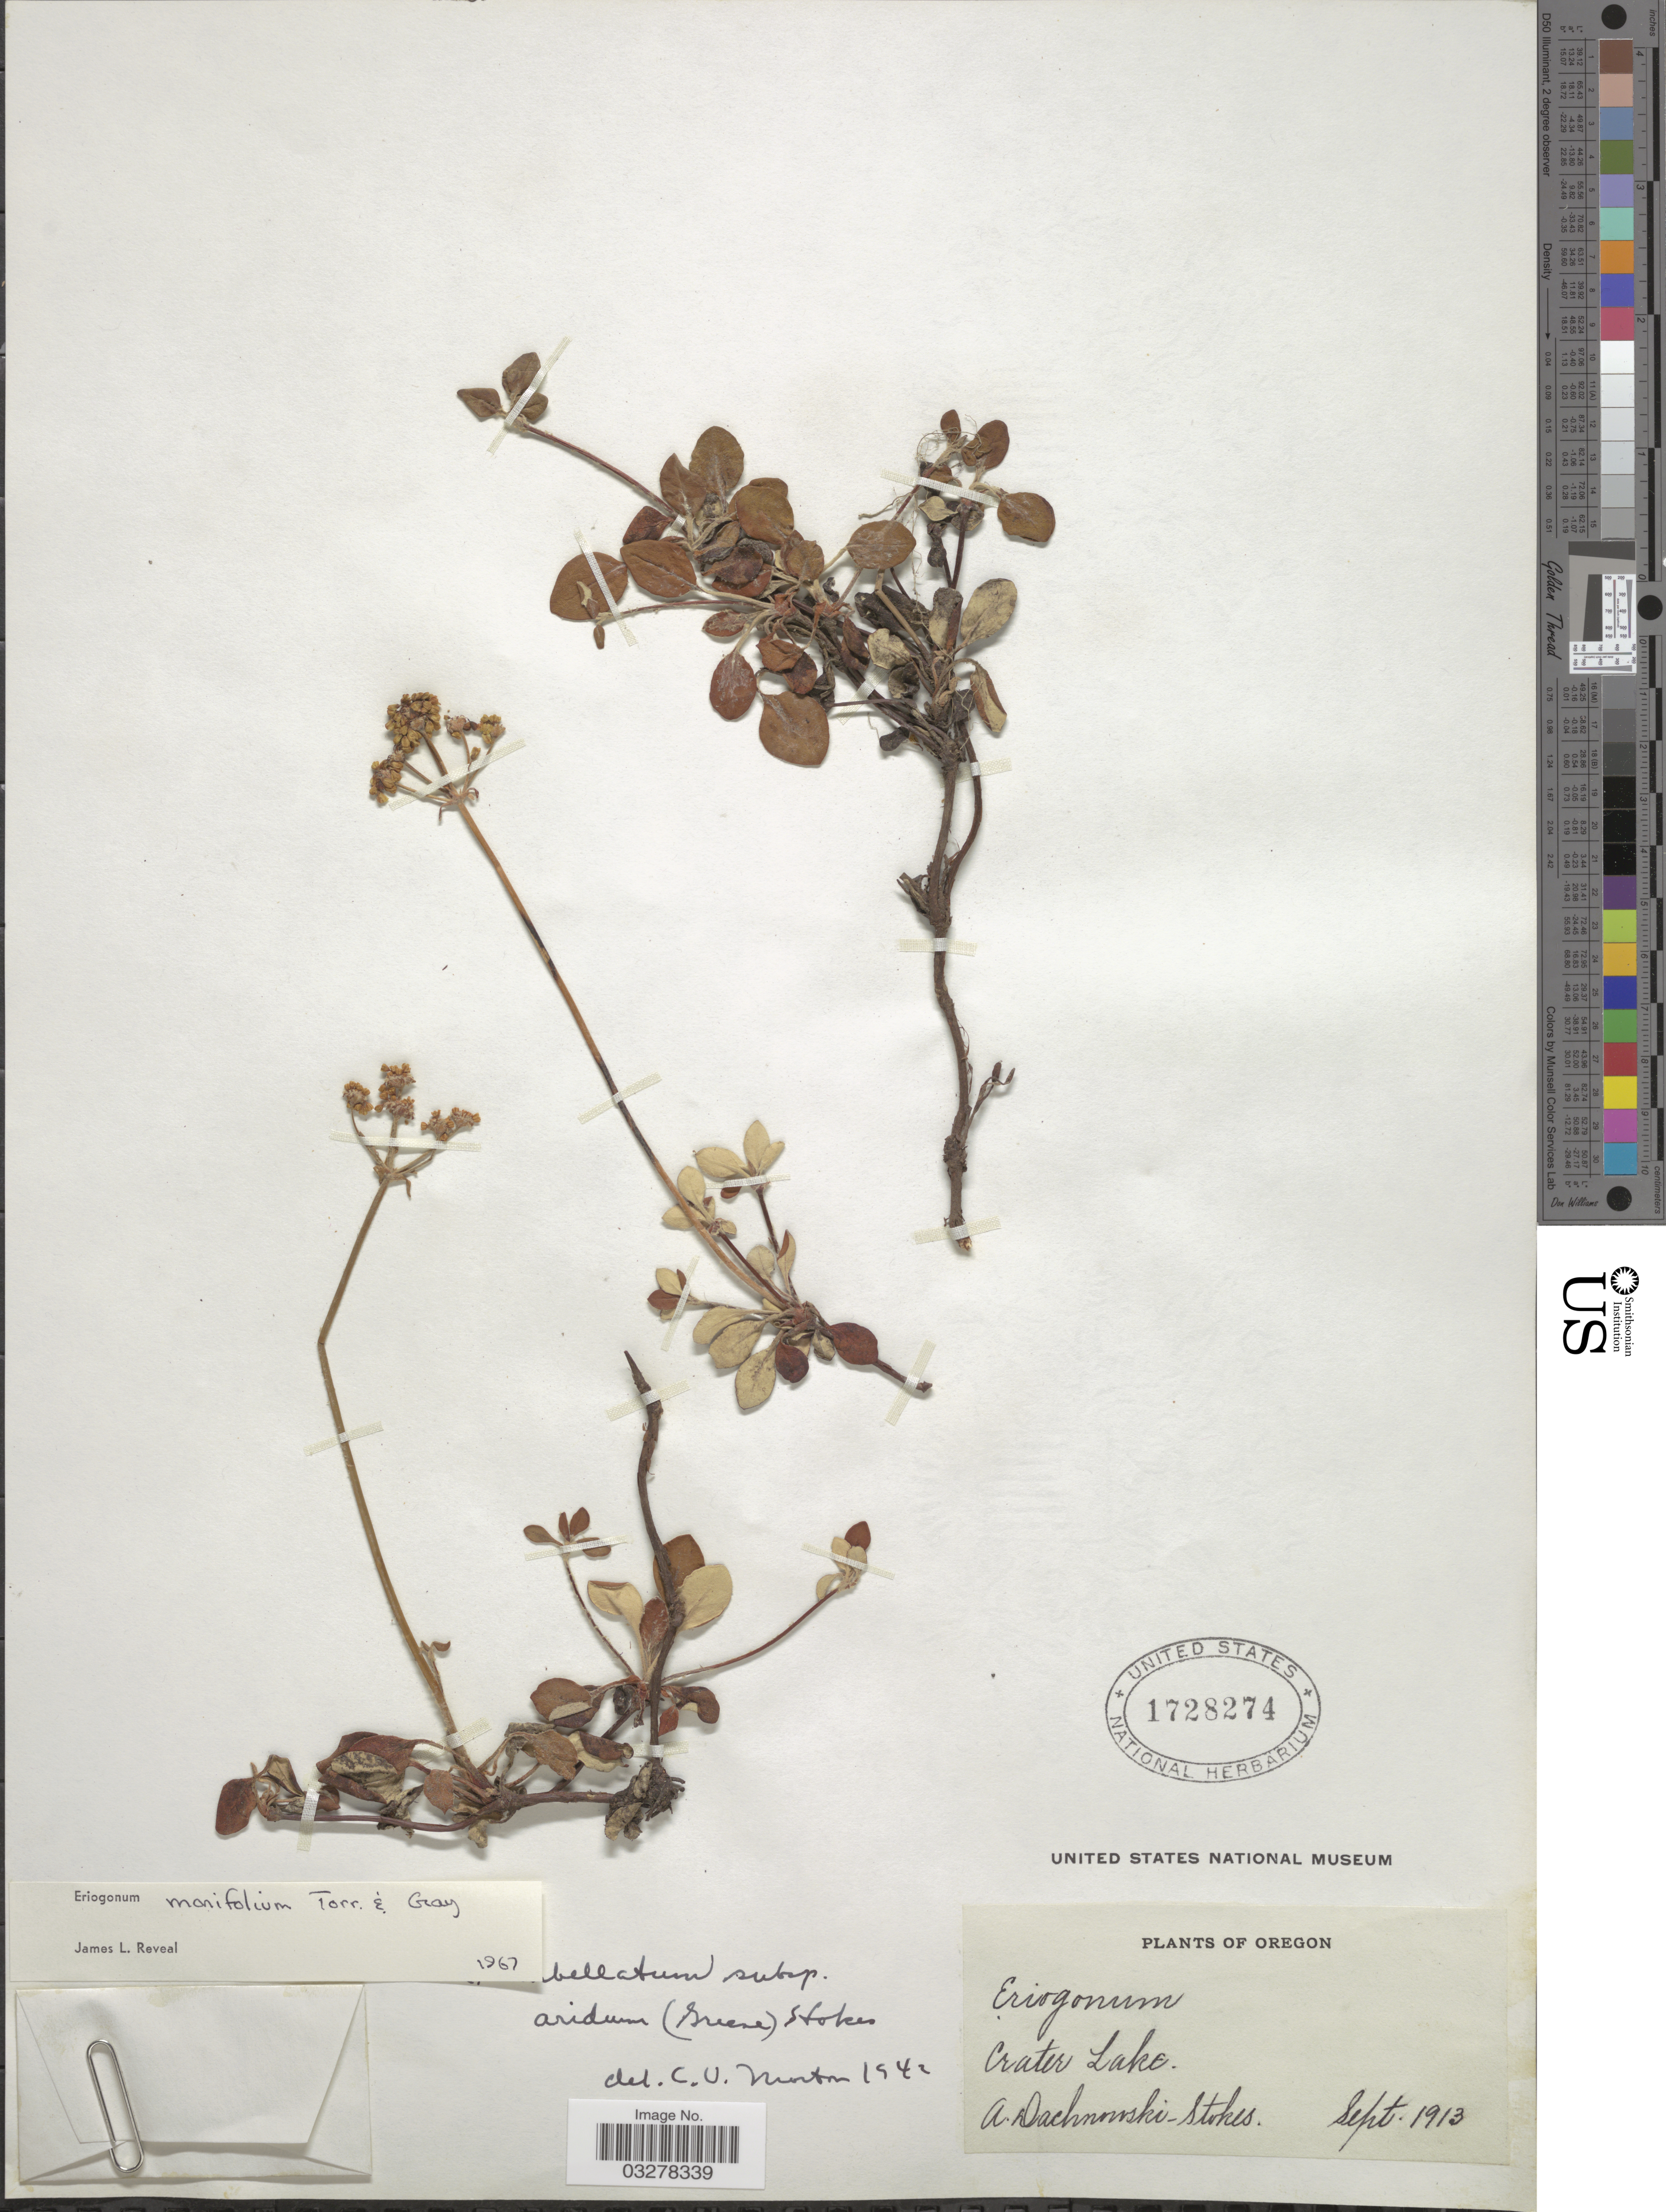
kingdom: Plantae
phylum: Tracheophyta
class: Magnoliopsida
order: Caryophyllales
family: Polygonaceae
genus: Eriogonum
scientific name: Eriogonum marifolium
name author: Torr. & A. Gray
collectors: A. P. Dachnowski-Stokes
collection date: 1913-09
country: United States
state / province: Oregon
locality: Crater Lake.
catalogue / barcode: US 1728274